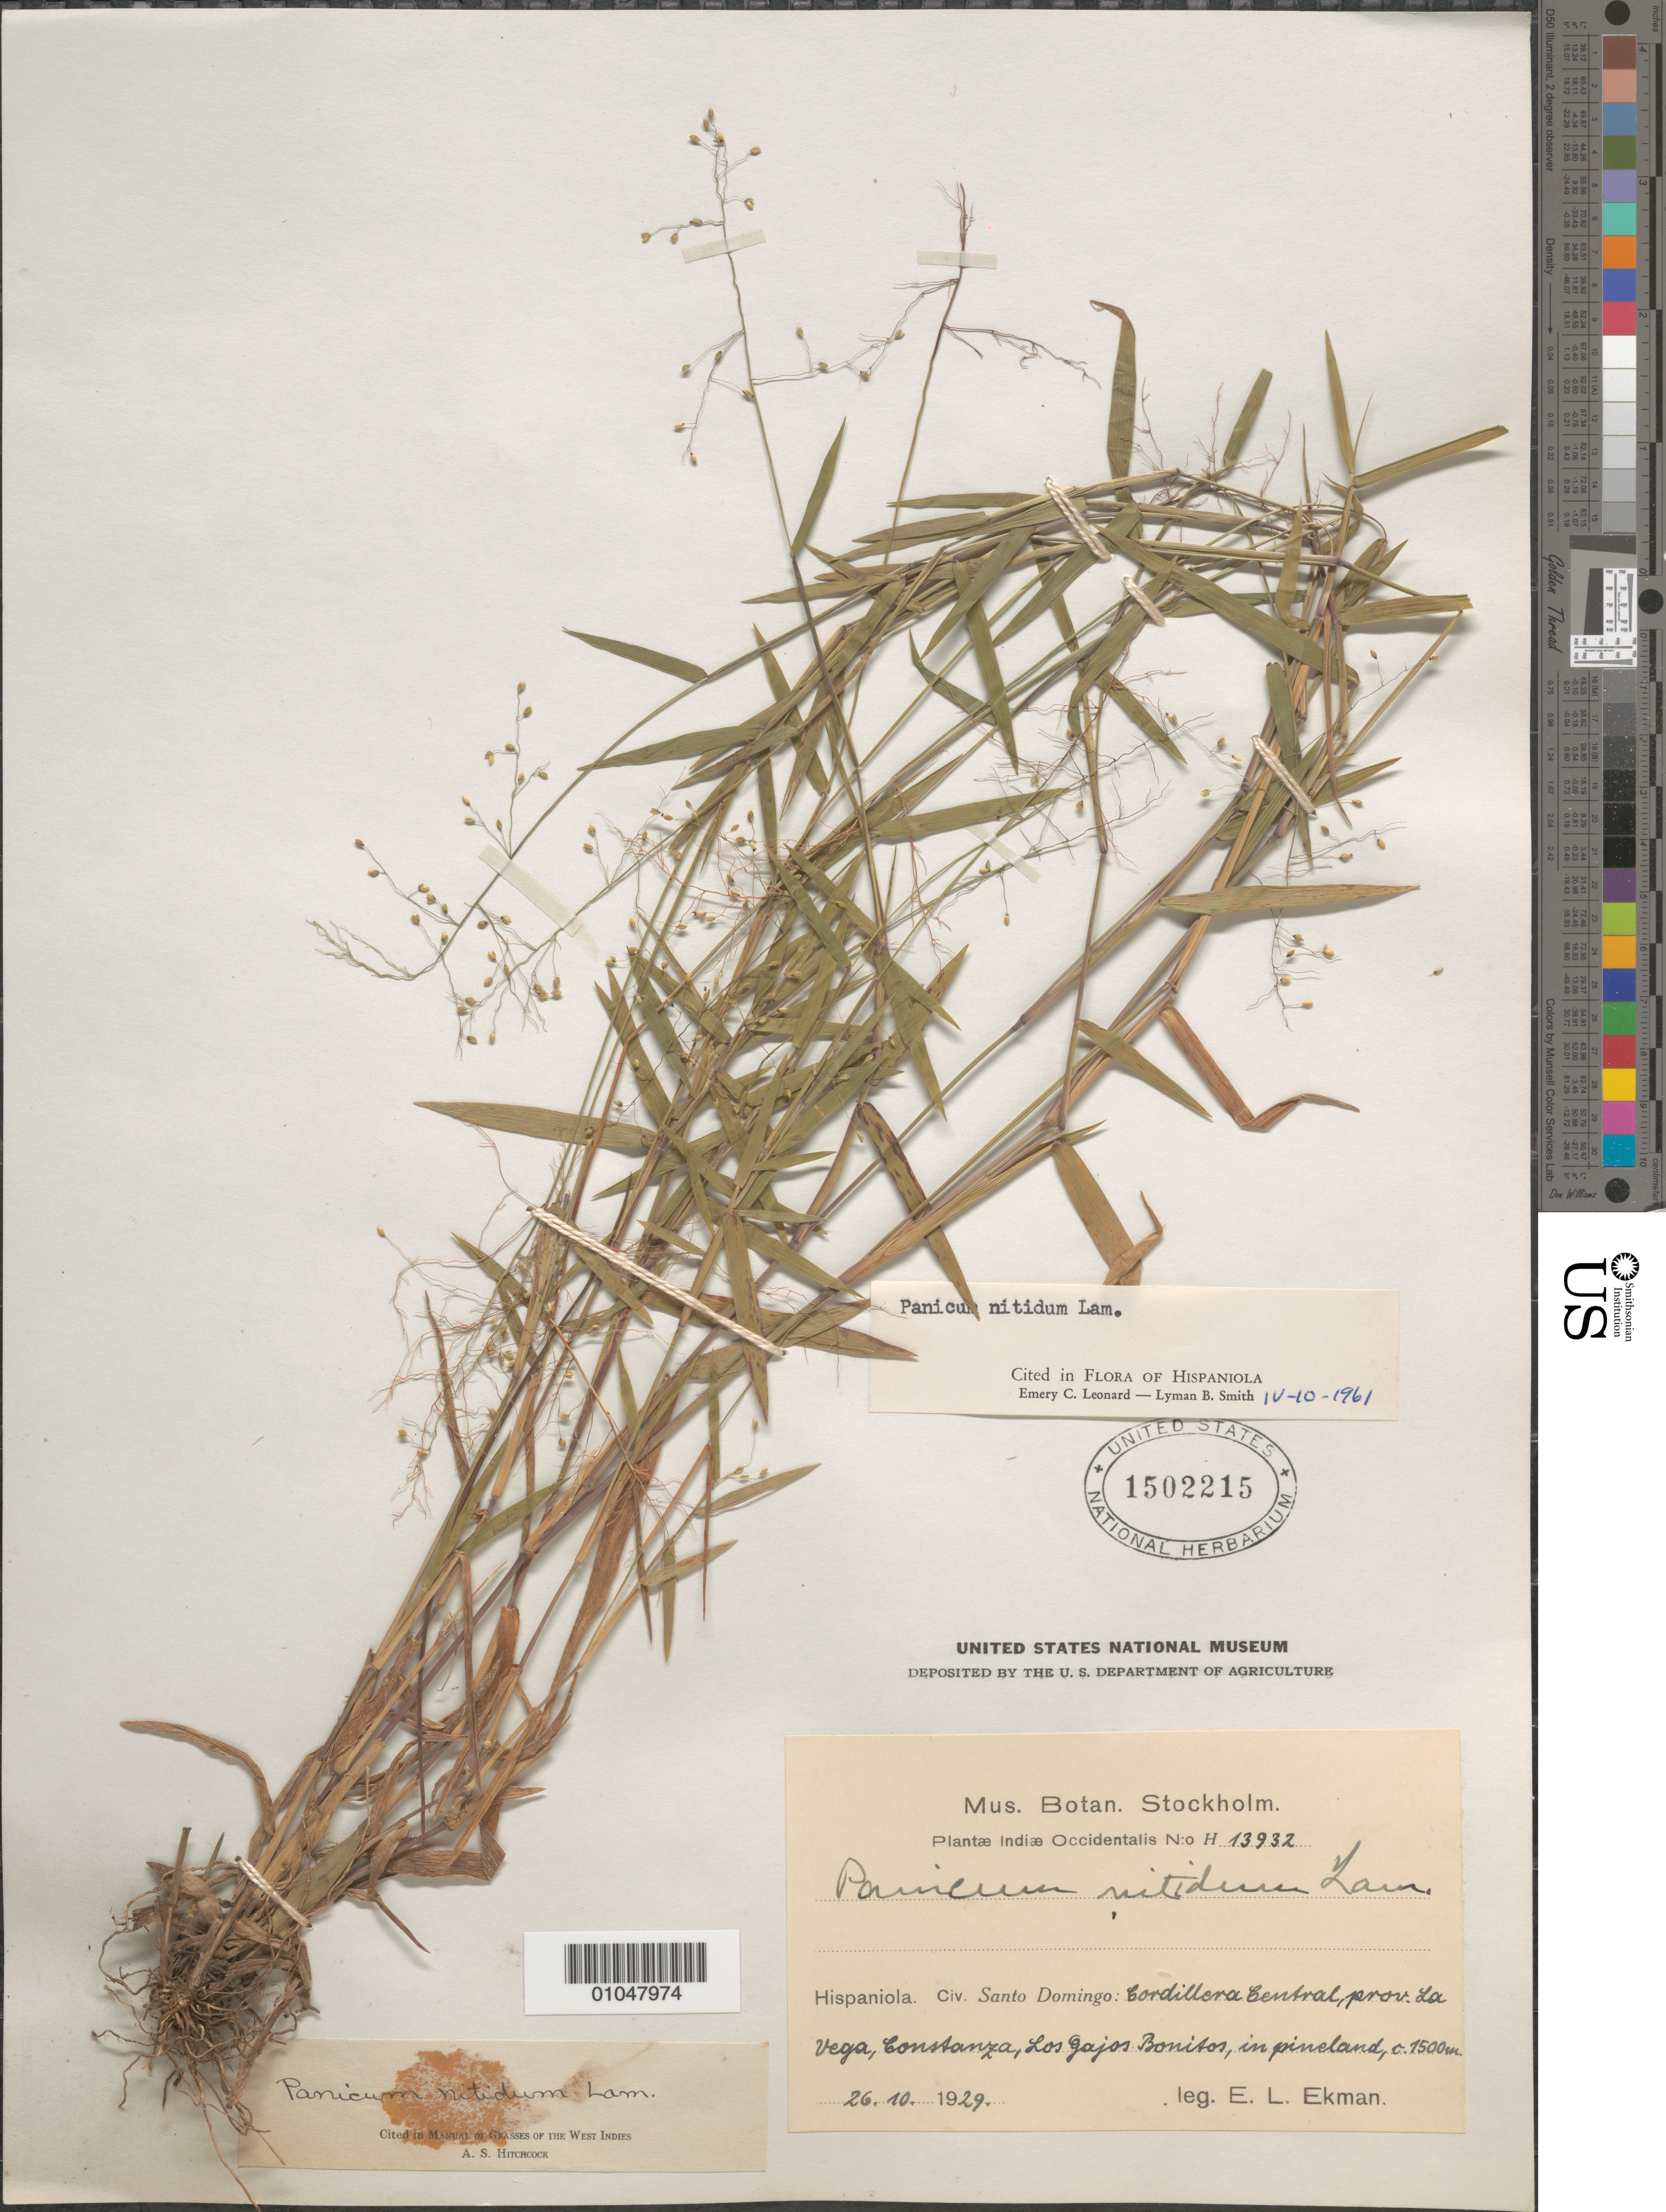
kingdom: Plantae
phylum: Tracheophyta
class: Liliopsida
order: Poales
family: Poaceae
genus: Panicum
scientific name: Panicum nitidum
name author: Lam.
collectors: E. L. Ekman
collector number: H 13932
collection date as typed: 26 Oct 1929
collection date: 1929-10-26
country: Dominican Republic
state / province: La Vega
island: Hispaniola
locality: Cordillera Central, Constanza, Los Gajos Bonitos, in pineland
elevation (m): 1500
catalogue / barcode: US 1502215